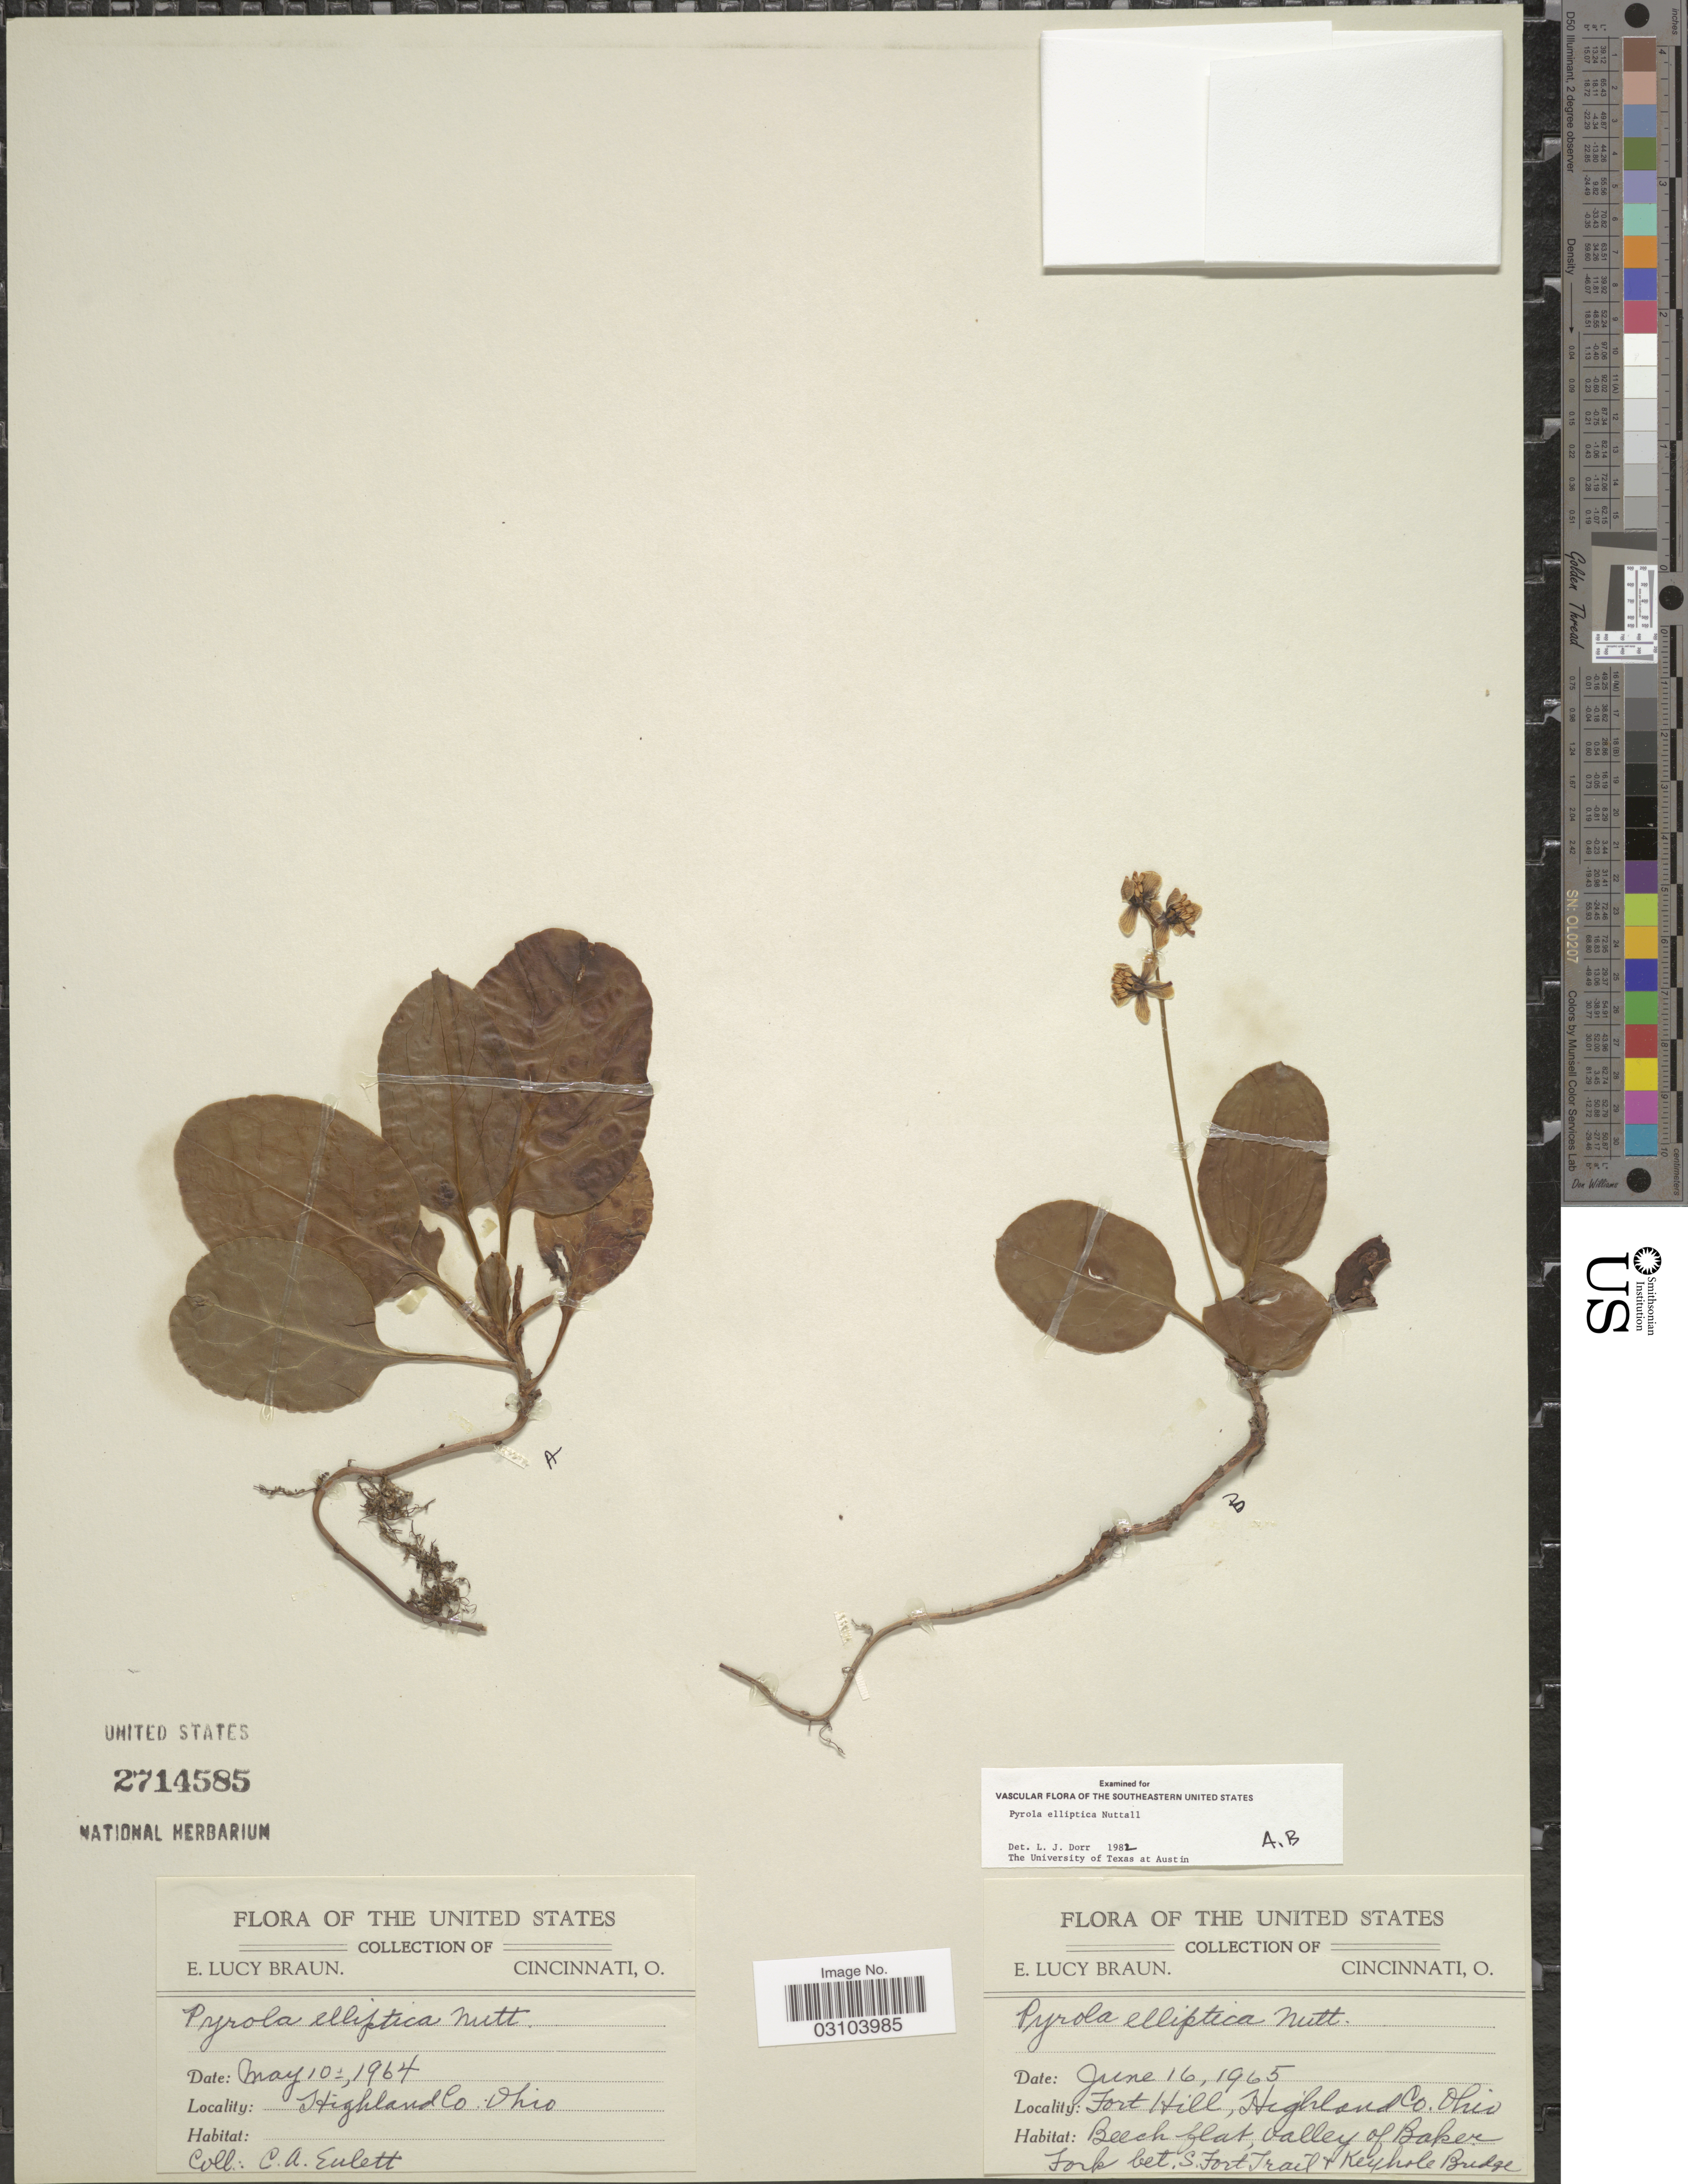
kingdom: Plantae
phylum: Tracheophyta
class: Magnoliopsida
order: Ericales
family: Ericaceae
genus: Pyrola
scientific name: Pyrola elliptica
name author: Nutt.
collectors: C. Eulett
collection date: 1964-05-10/1965-06-16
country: United States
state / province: Ohio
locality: The United States. Highland Co. Fort Hill. Valley of Baker Fork. bet. S. Fort Trail & Keyhole Bridge.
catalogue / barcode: US 2714585